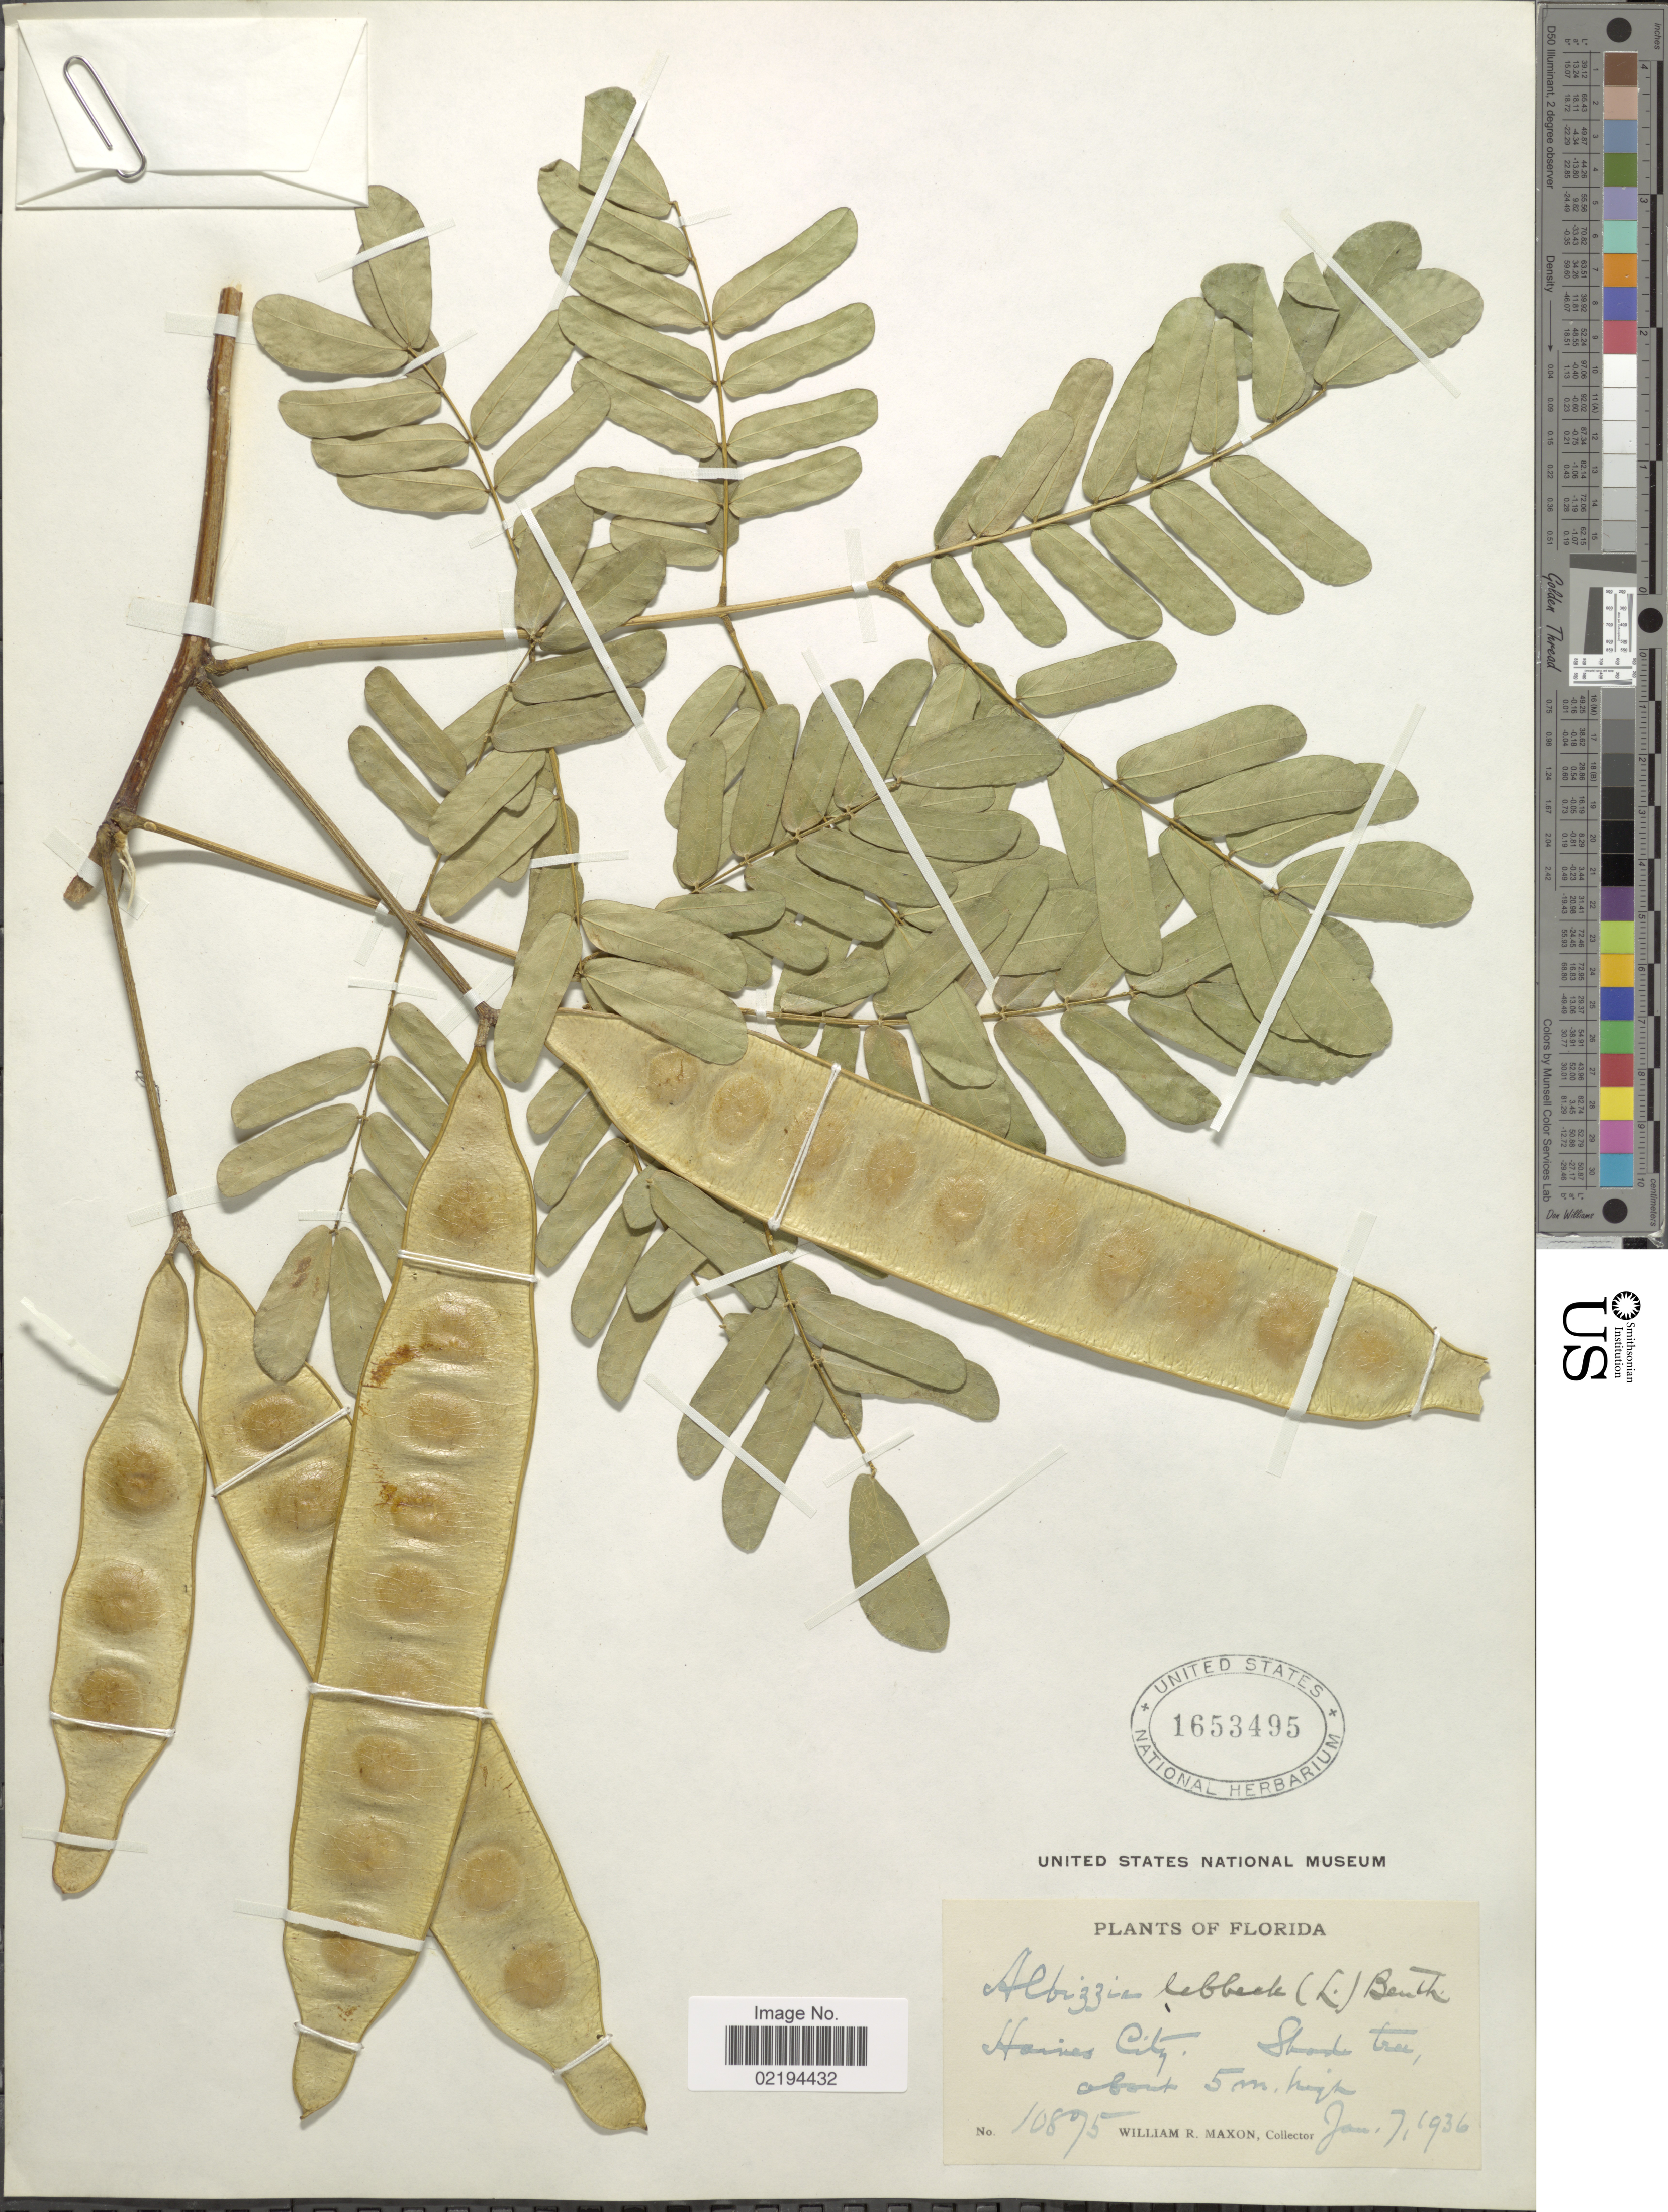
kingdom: Plantae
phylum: Tracheophyta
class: Magnoliopsida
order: Fabales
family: Fabaceae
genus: Albizia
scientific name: Albizia lebbeck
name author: (L.) Benth.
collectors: W. R. Maxon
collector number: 10875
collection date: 1936-01-07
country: United States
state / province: Florida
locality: Haines City.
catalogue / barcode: US 1653495